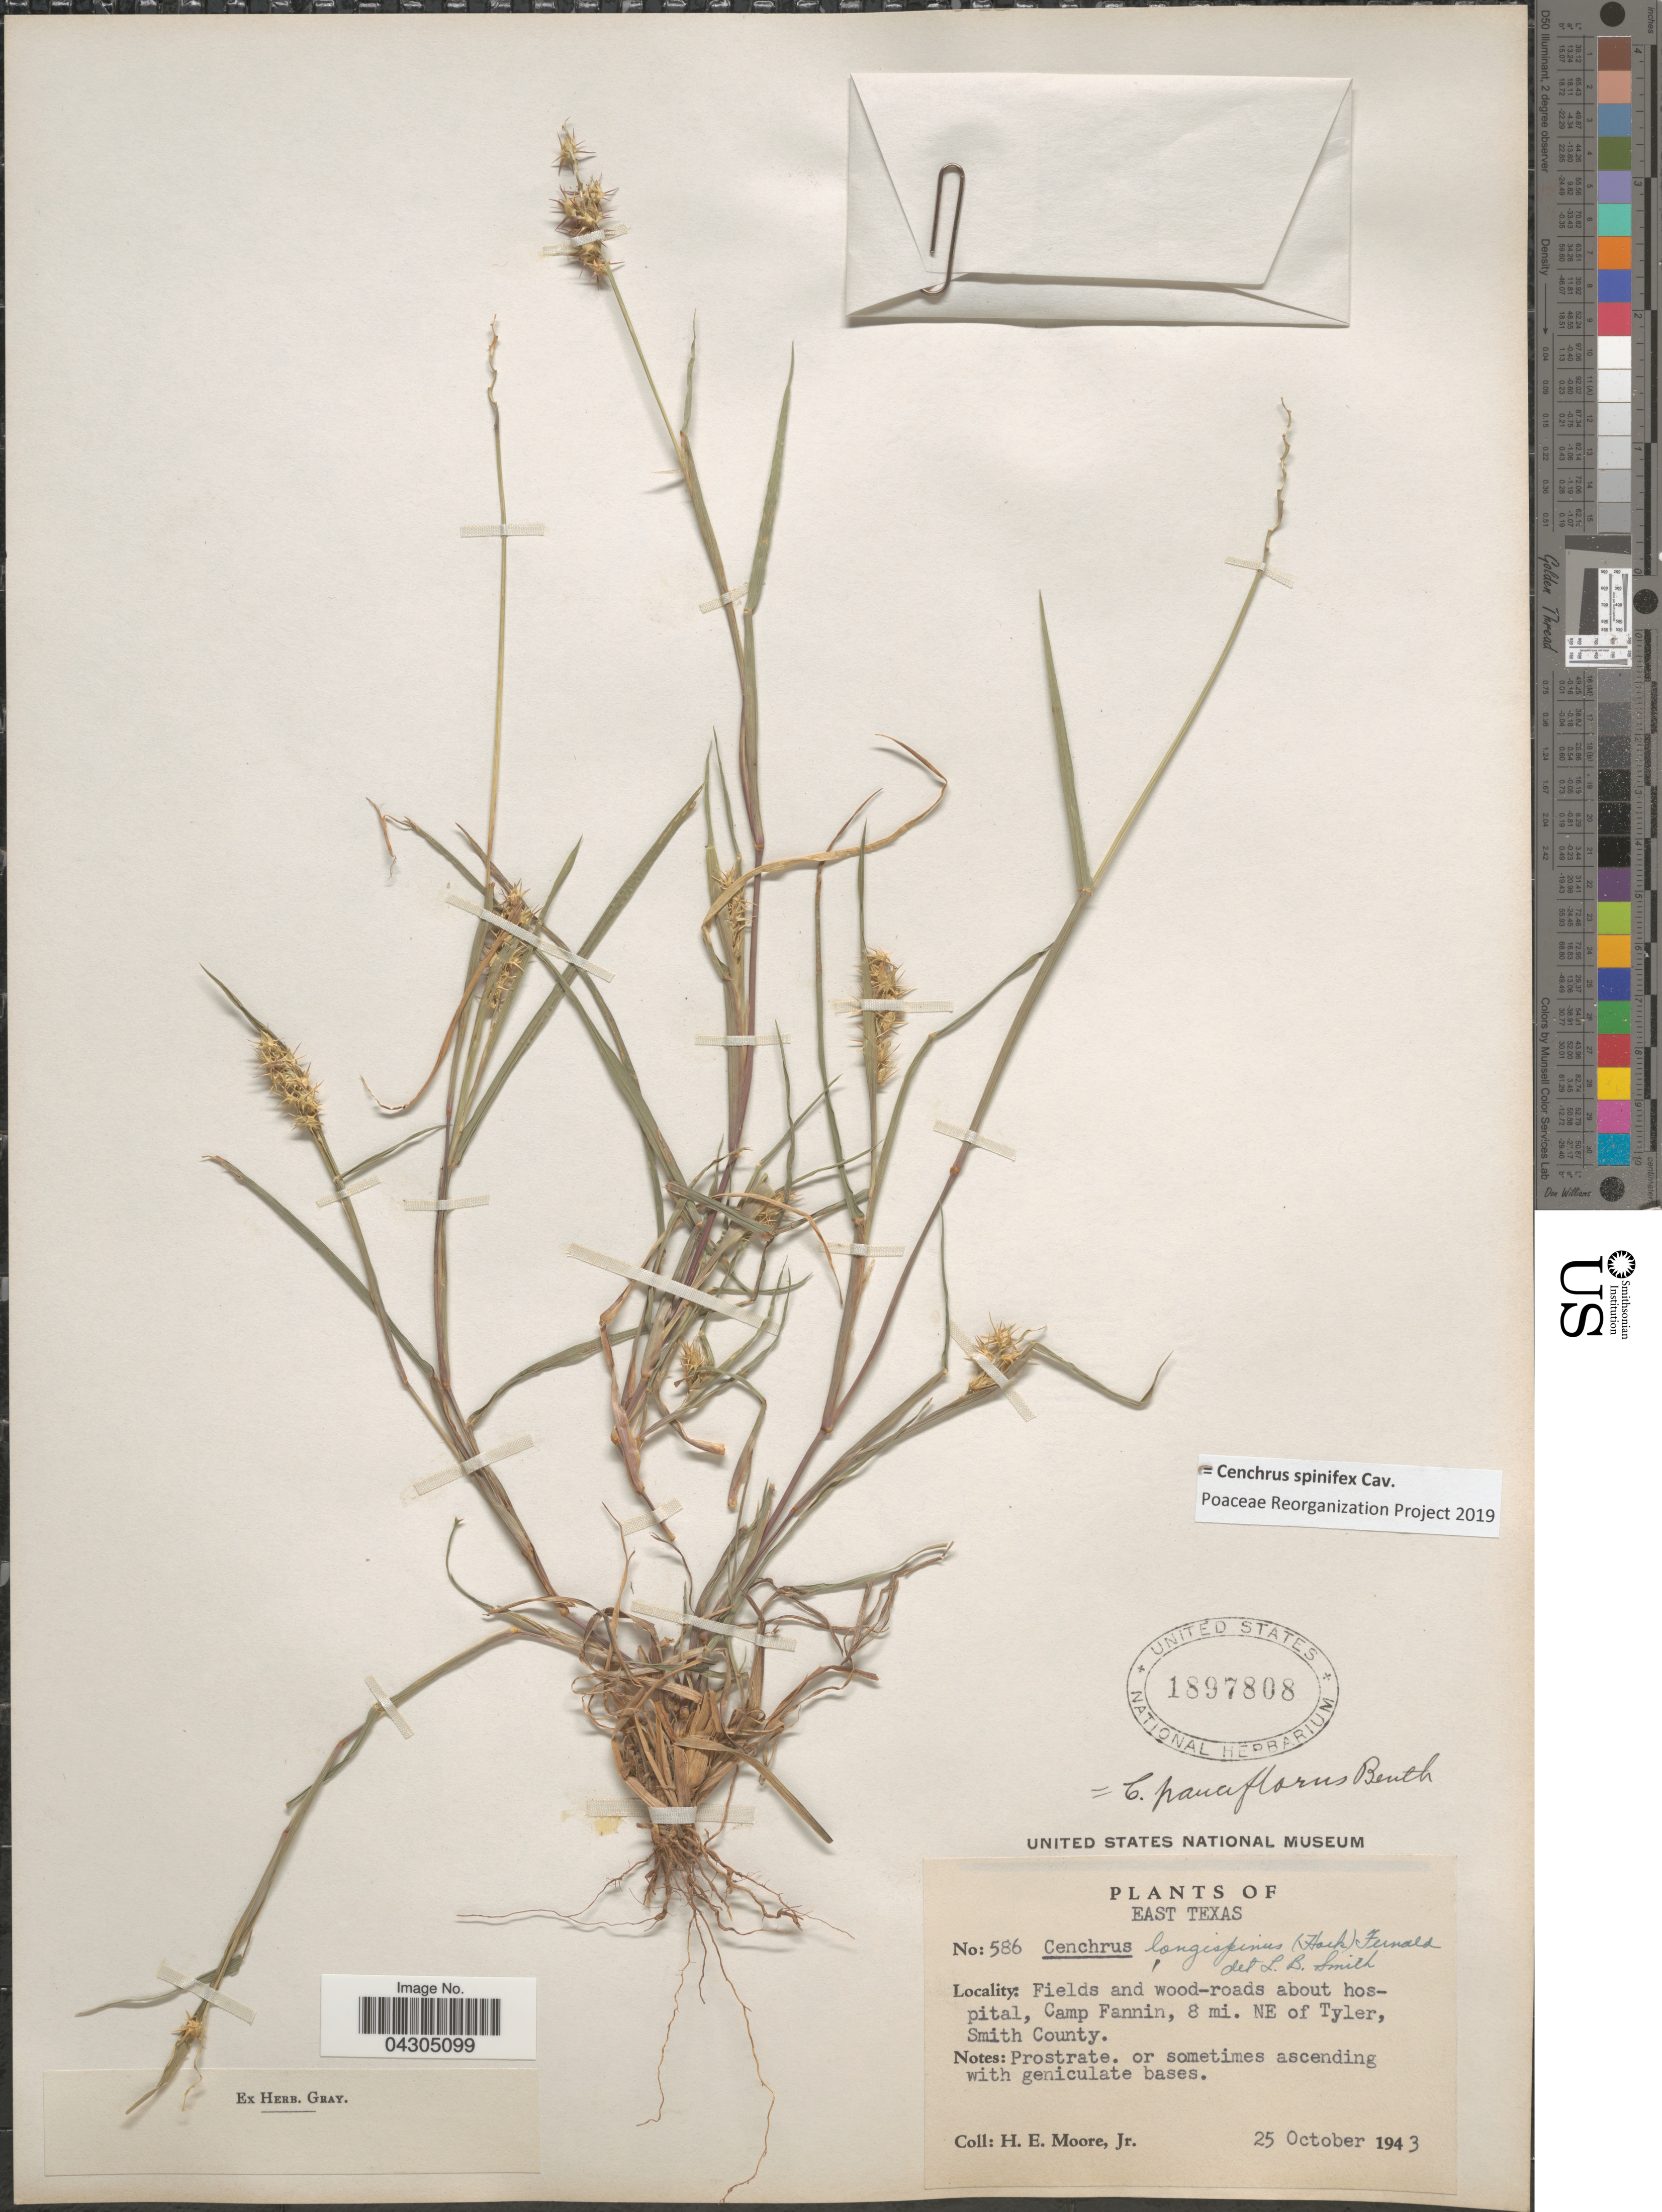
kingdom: Plantae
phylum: Tracheophyta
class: Liliopsida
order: Poales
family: Poaceae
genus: Cenchrus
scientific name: Cenchrus spinifex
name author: Cav.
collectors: H. Moore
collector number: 586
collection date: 1943-10-25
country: United States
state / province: Texas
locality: East Texas. Fields and wood-roads about hospital, Camp Fannin, 8 mi. NE of Tyler, Smith County.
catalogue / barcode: US 1897808